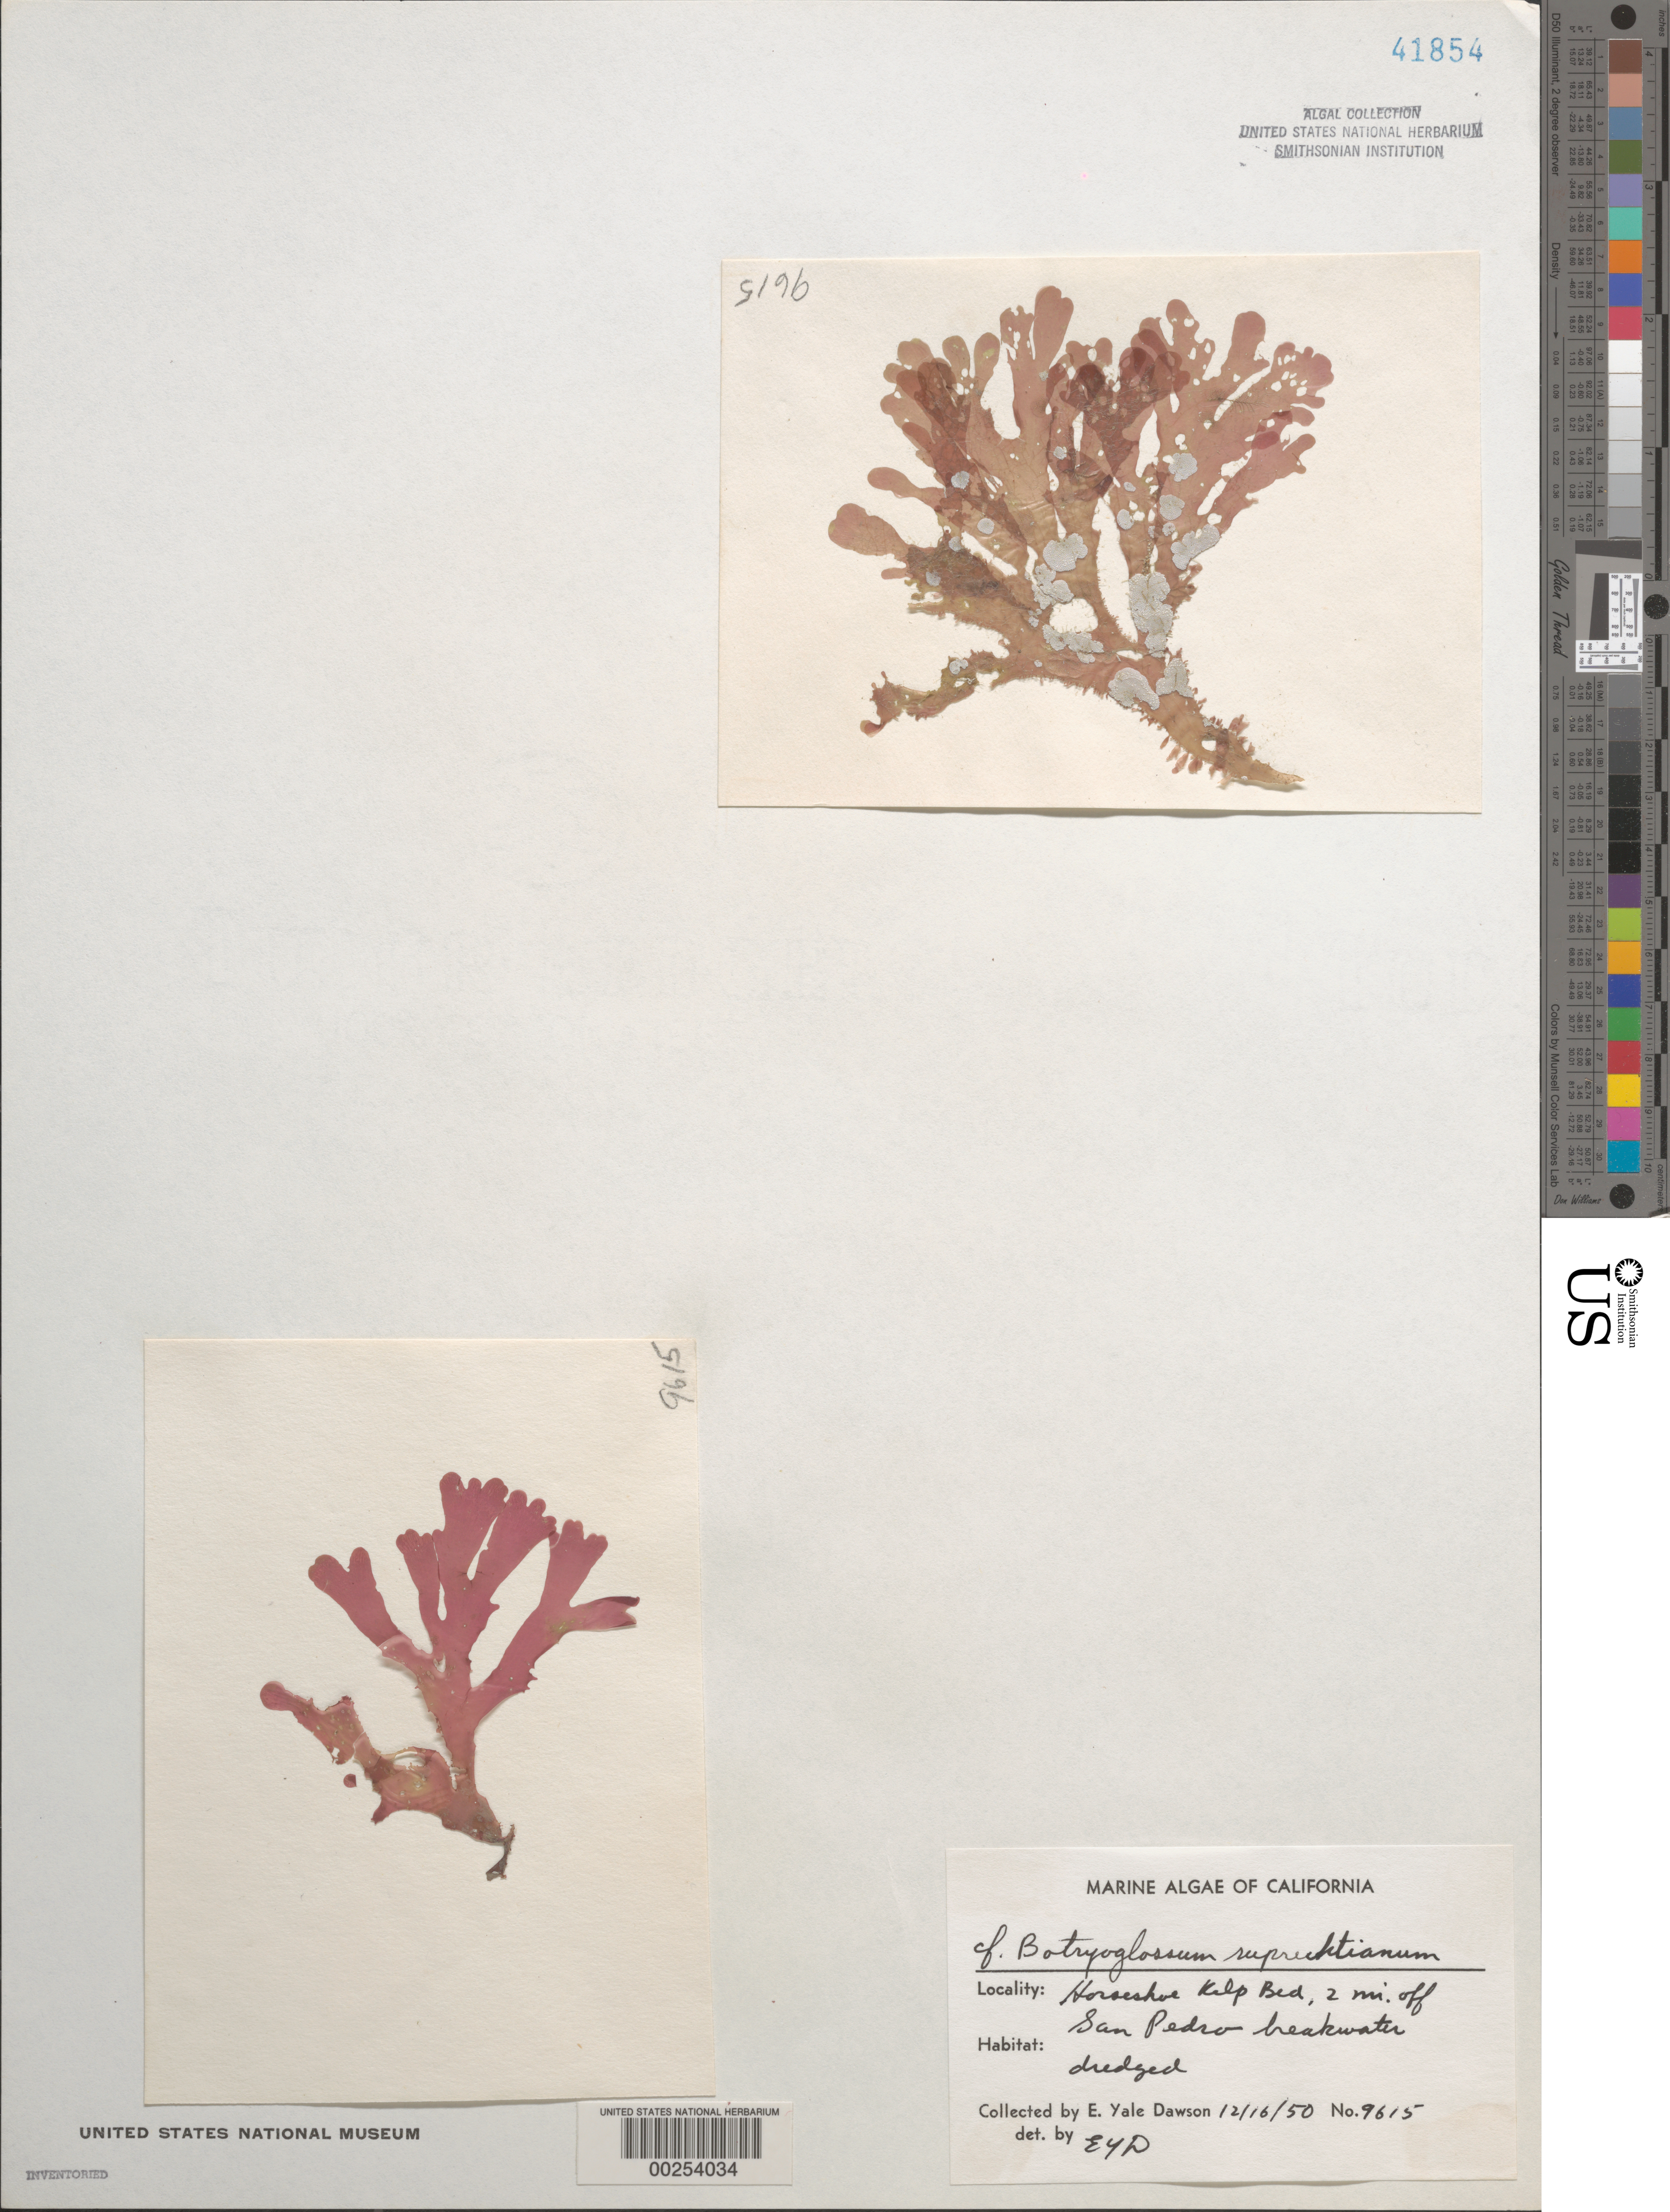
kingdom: Plantae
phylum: Rhodophyta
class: Florideophyceae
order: Ceramiales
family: Delesseriaceae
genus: Cryptopleura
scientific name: Cryptopleura ruprechtiana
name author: (J. Agardh) Kylin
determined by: Algae name updating Project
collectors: E. Y. Dawson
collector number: EYD 9615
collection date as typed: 16 Dec 1950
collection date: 1950-12-16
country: United States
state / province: California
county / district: Los Angeles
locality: Horseshoe Kelp Bed, 2 miles off San Pedro breakwater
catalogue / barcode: US 41854